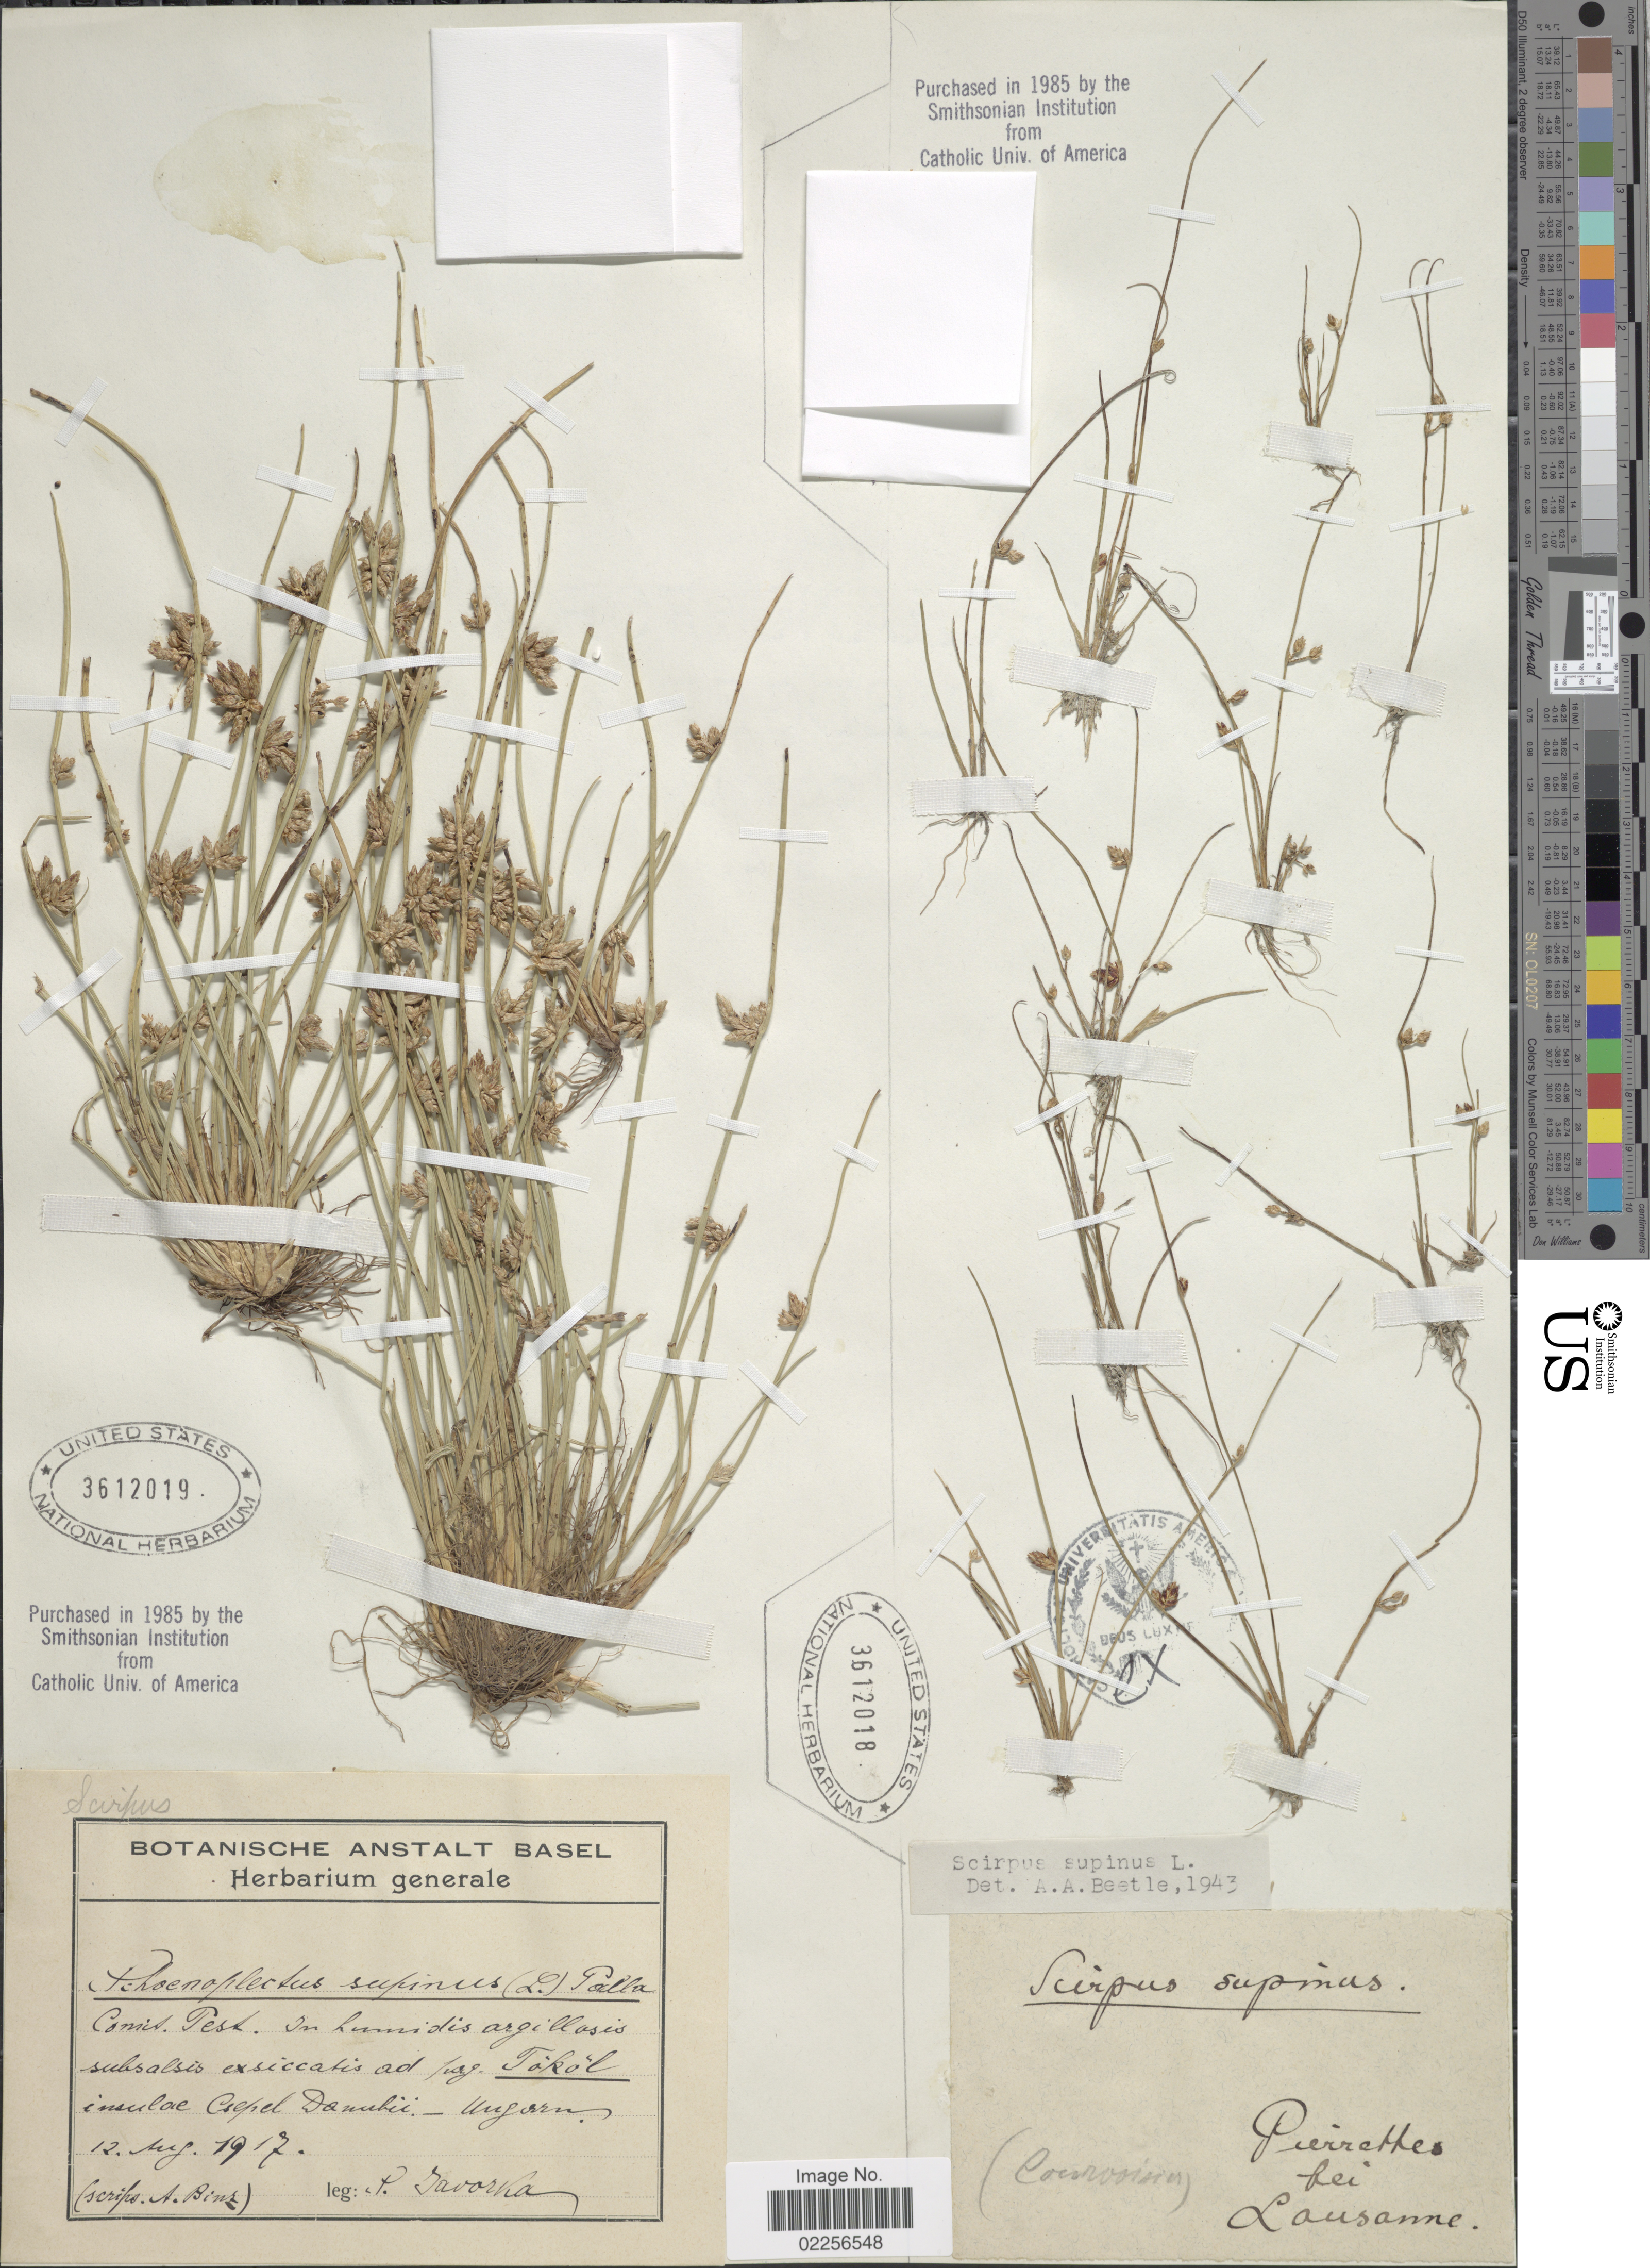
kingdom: Plantae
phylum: Tracheophyta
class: Liliopsida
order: Poales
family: Cyperaceae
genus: Schoenoplectus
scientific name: Schoenoplectus supinus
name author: (L.) Palla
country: Switzerland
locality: Pierrettes bei Lausanne, [illegible text]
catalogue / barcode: US 3612018-2